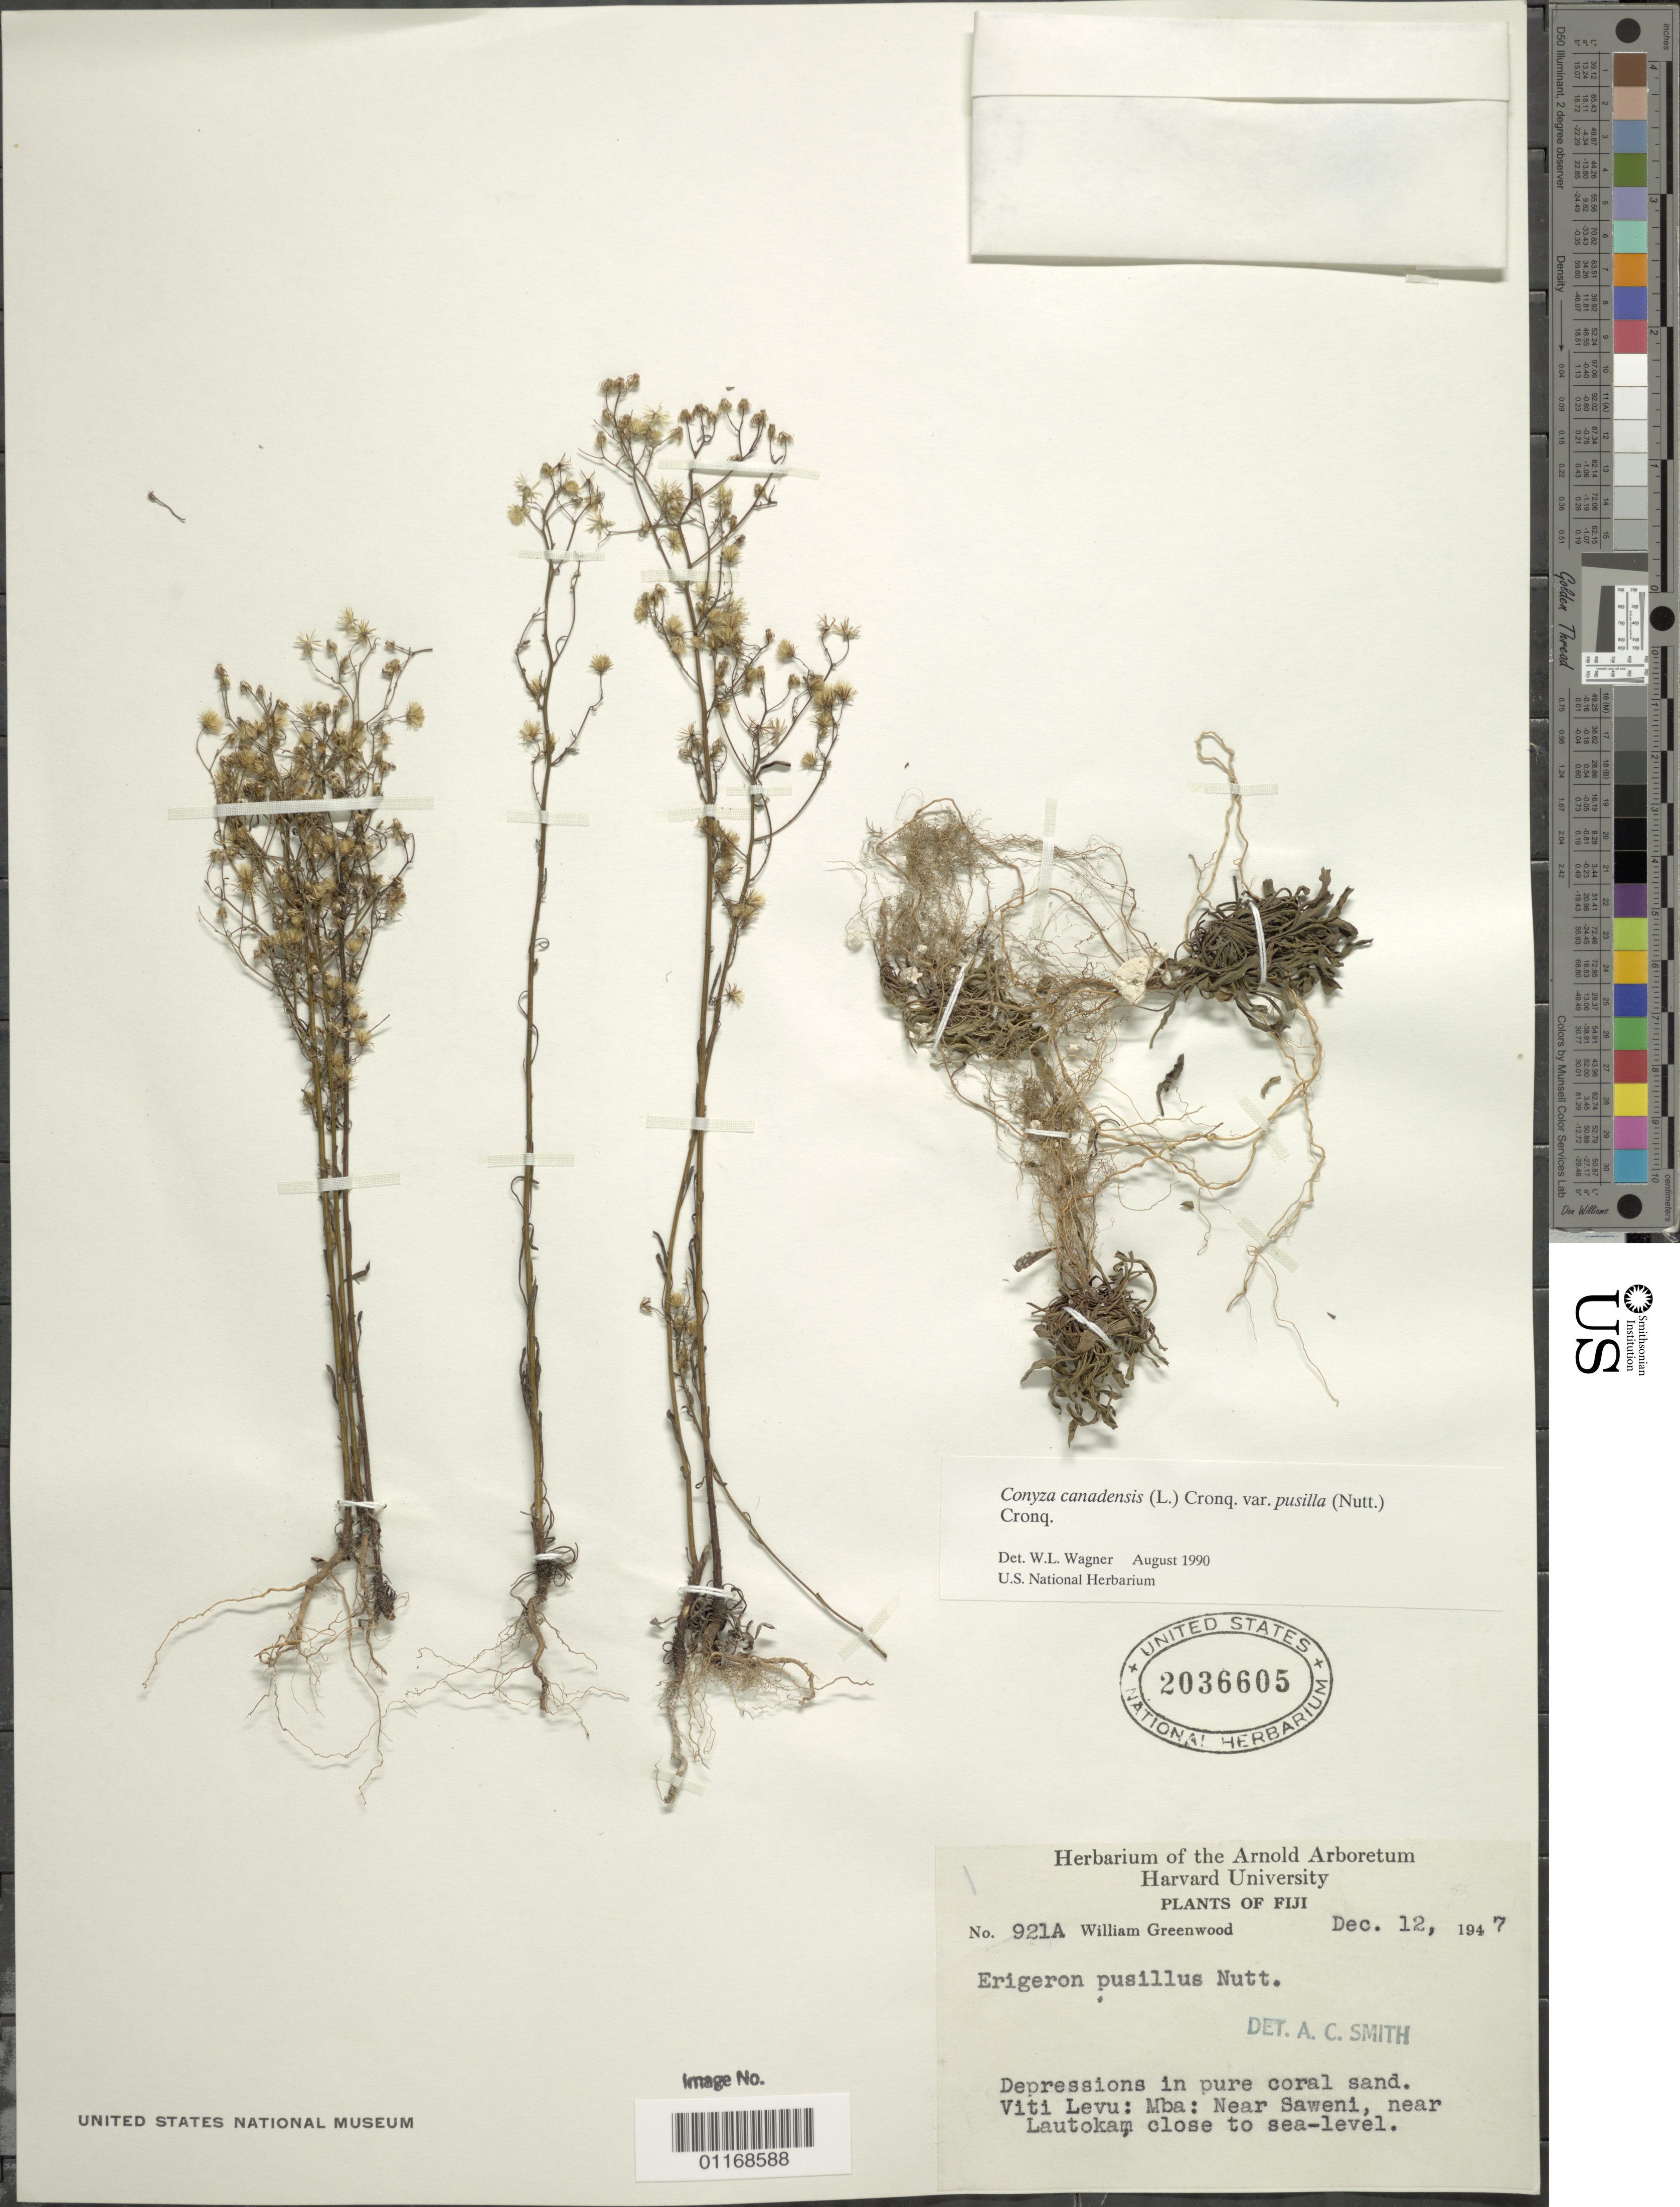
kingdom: Plantae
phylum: Tracheophyta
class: Magnoliopsida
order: Asterales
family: Asteraceae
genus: Erigeron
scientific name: Erigeron canadensis var. pusillus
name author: (Nutt.) Bolvin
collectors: W. Greenwood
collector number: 921A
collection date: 1947-12-12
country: Fiji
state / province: Mba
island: Viti Levu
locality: Near Saweni, near Lautokam.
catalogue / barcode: US 2036605